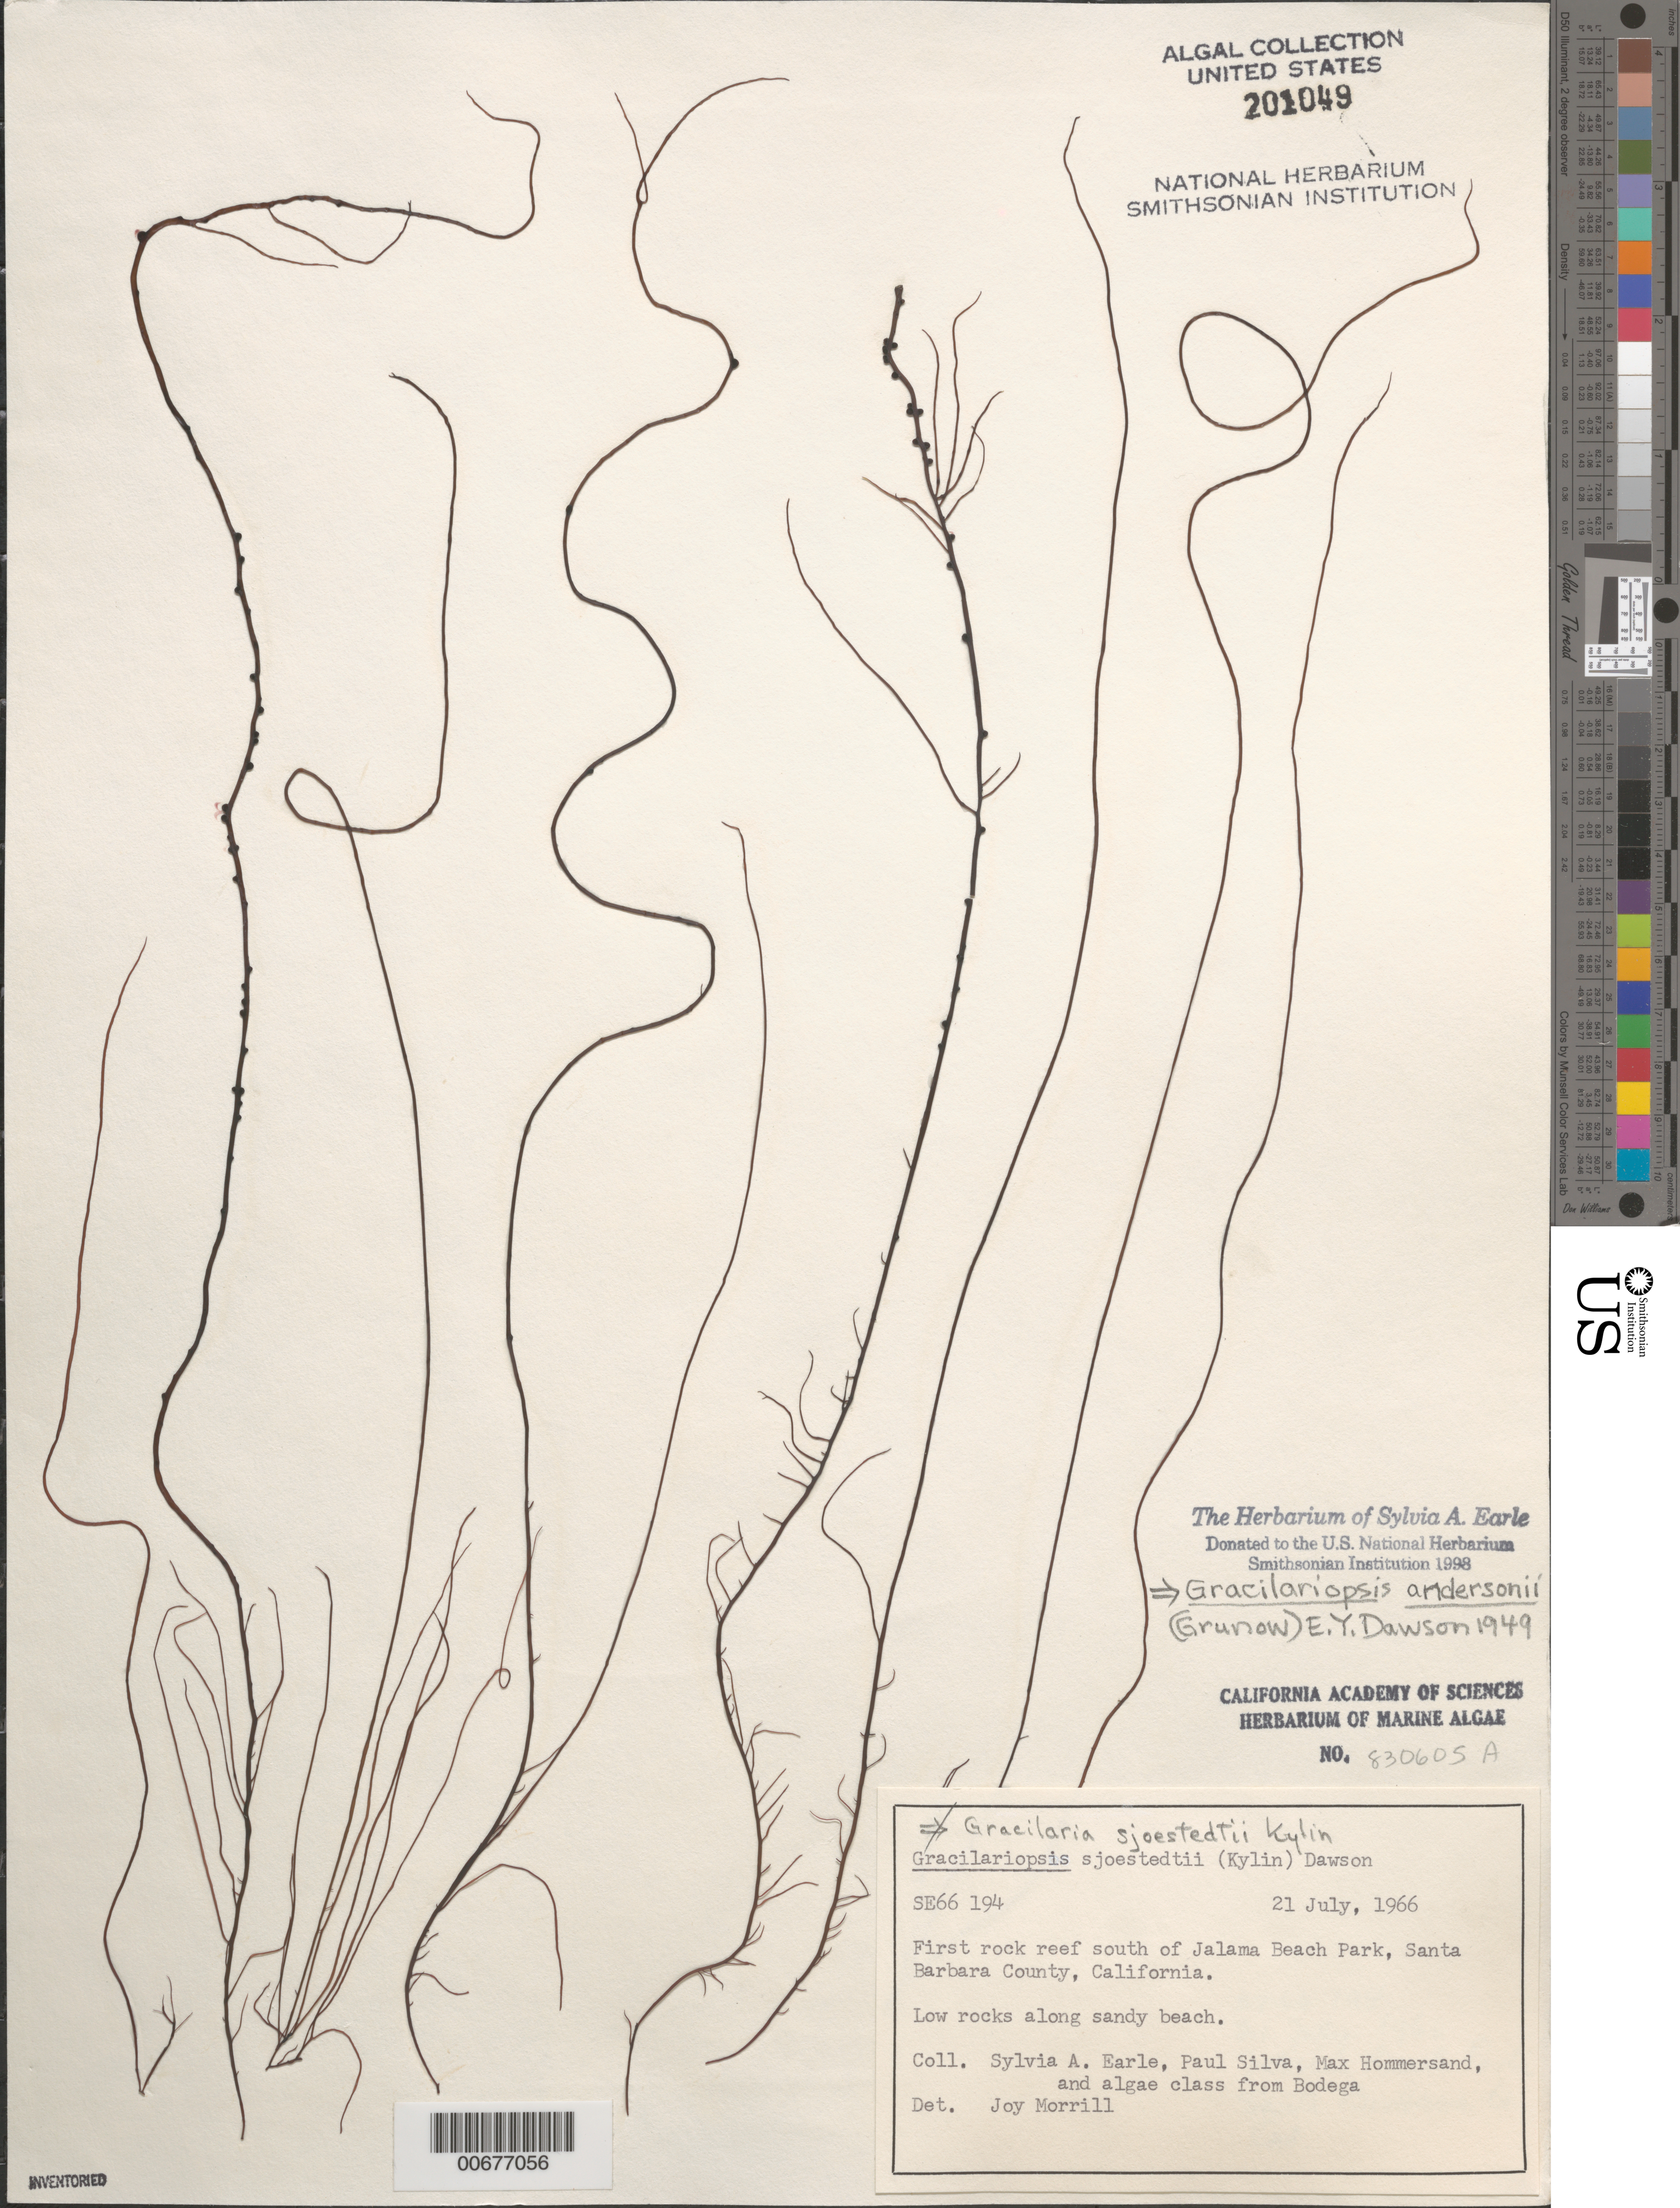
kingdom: Plantae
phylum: Rhodophyta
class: Florideophyceae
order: Gracilariales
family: Gracilariaceae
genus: Gracilariopsis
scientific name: Gracilariopsis andersonii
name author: (Grunow) E.Y. Dawson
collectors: S. A. Earle, P. C. Silva, M. H. Hommersand & Bodega Algae Class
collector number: SE 66194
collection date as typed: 21 Jul 1966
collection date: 1966-07-21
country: United States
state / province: California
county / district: Santa Barbara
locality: Reef south of Jalama Beach Park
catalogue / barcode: US 201049